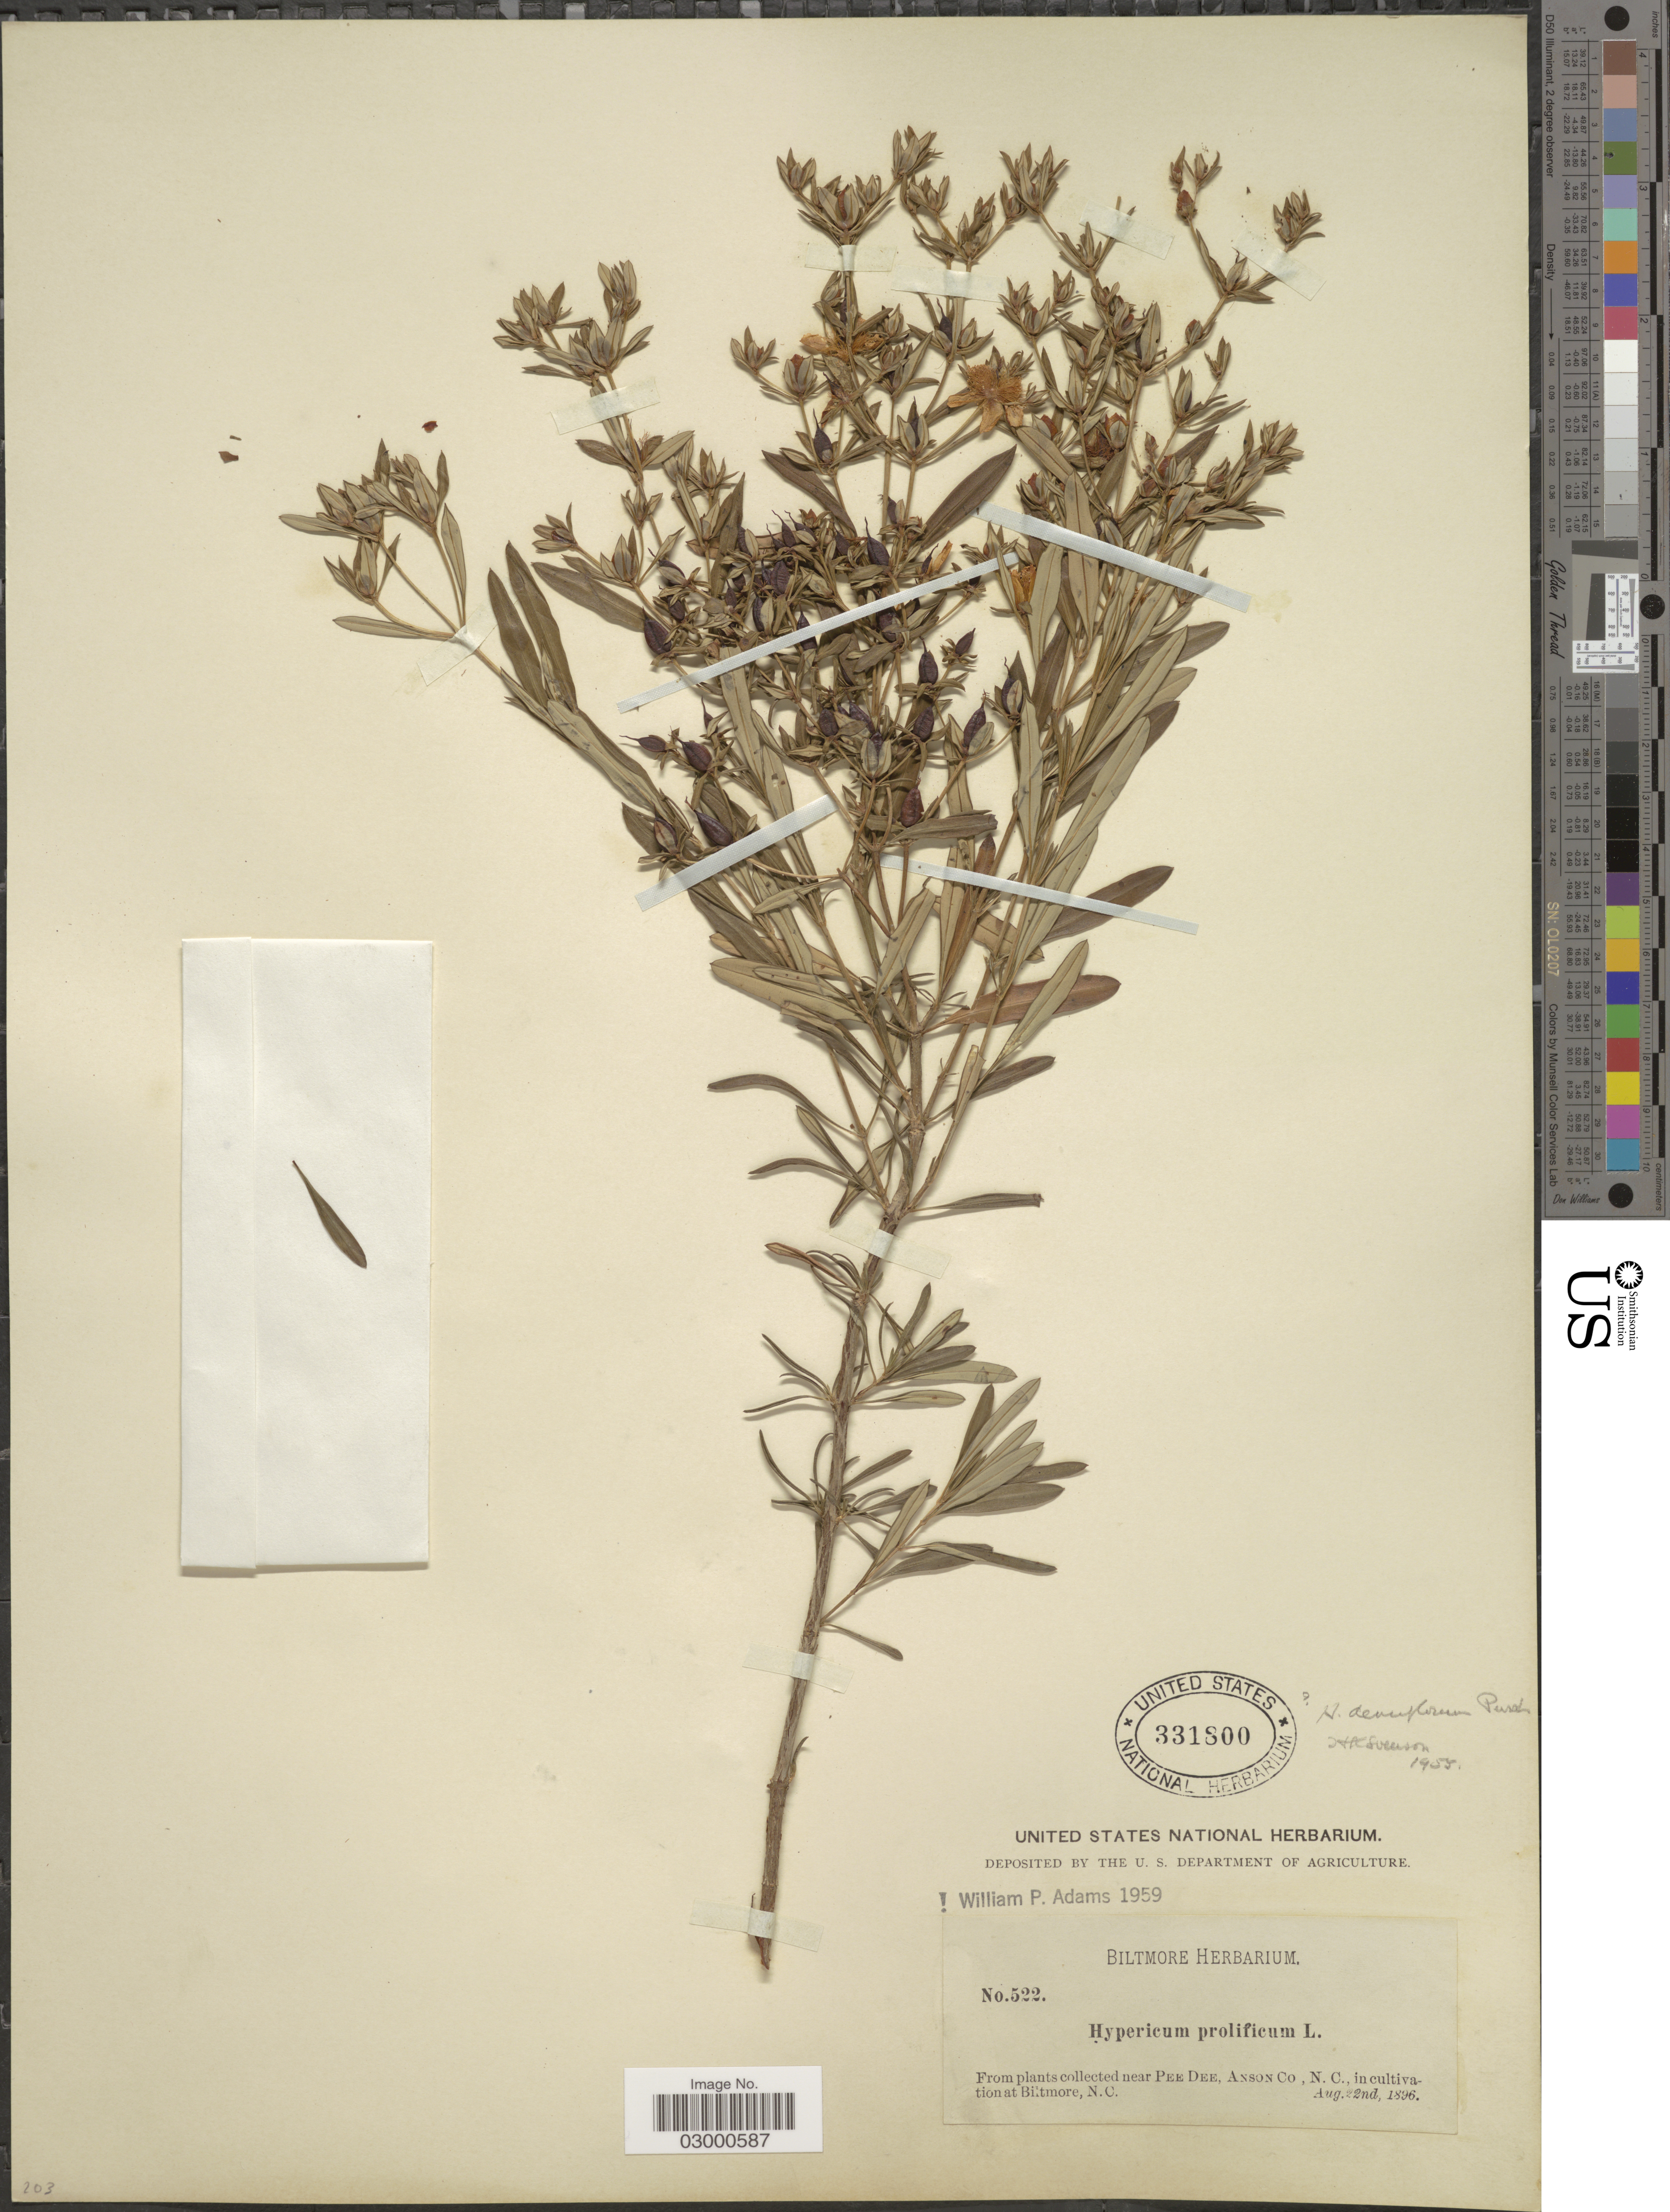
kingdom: Plantae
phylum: Tracheophyta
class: Magnoliopsida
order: Malpighiales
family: Hypericaceae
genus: Hypericum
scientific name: Hypericum densiflorum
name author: Pursh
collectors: ex herb. Biltmore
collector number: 522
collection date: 1896-08-22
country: United States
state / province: North Carolina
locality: Near Pee Dee, Anson Co.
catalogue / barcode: US 331800